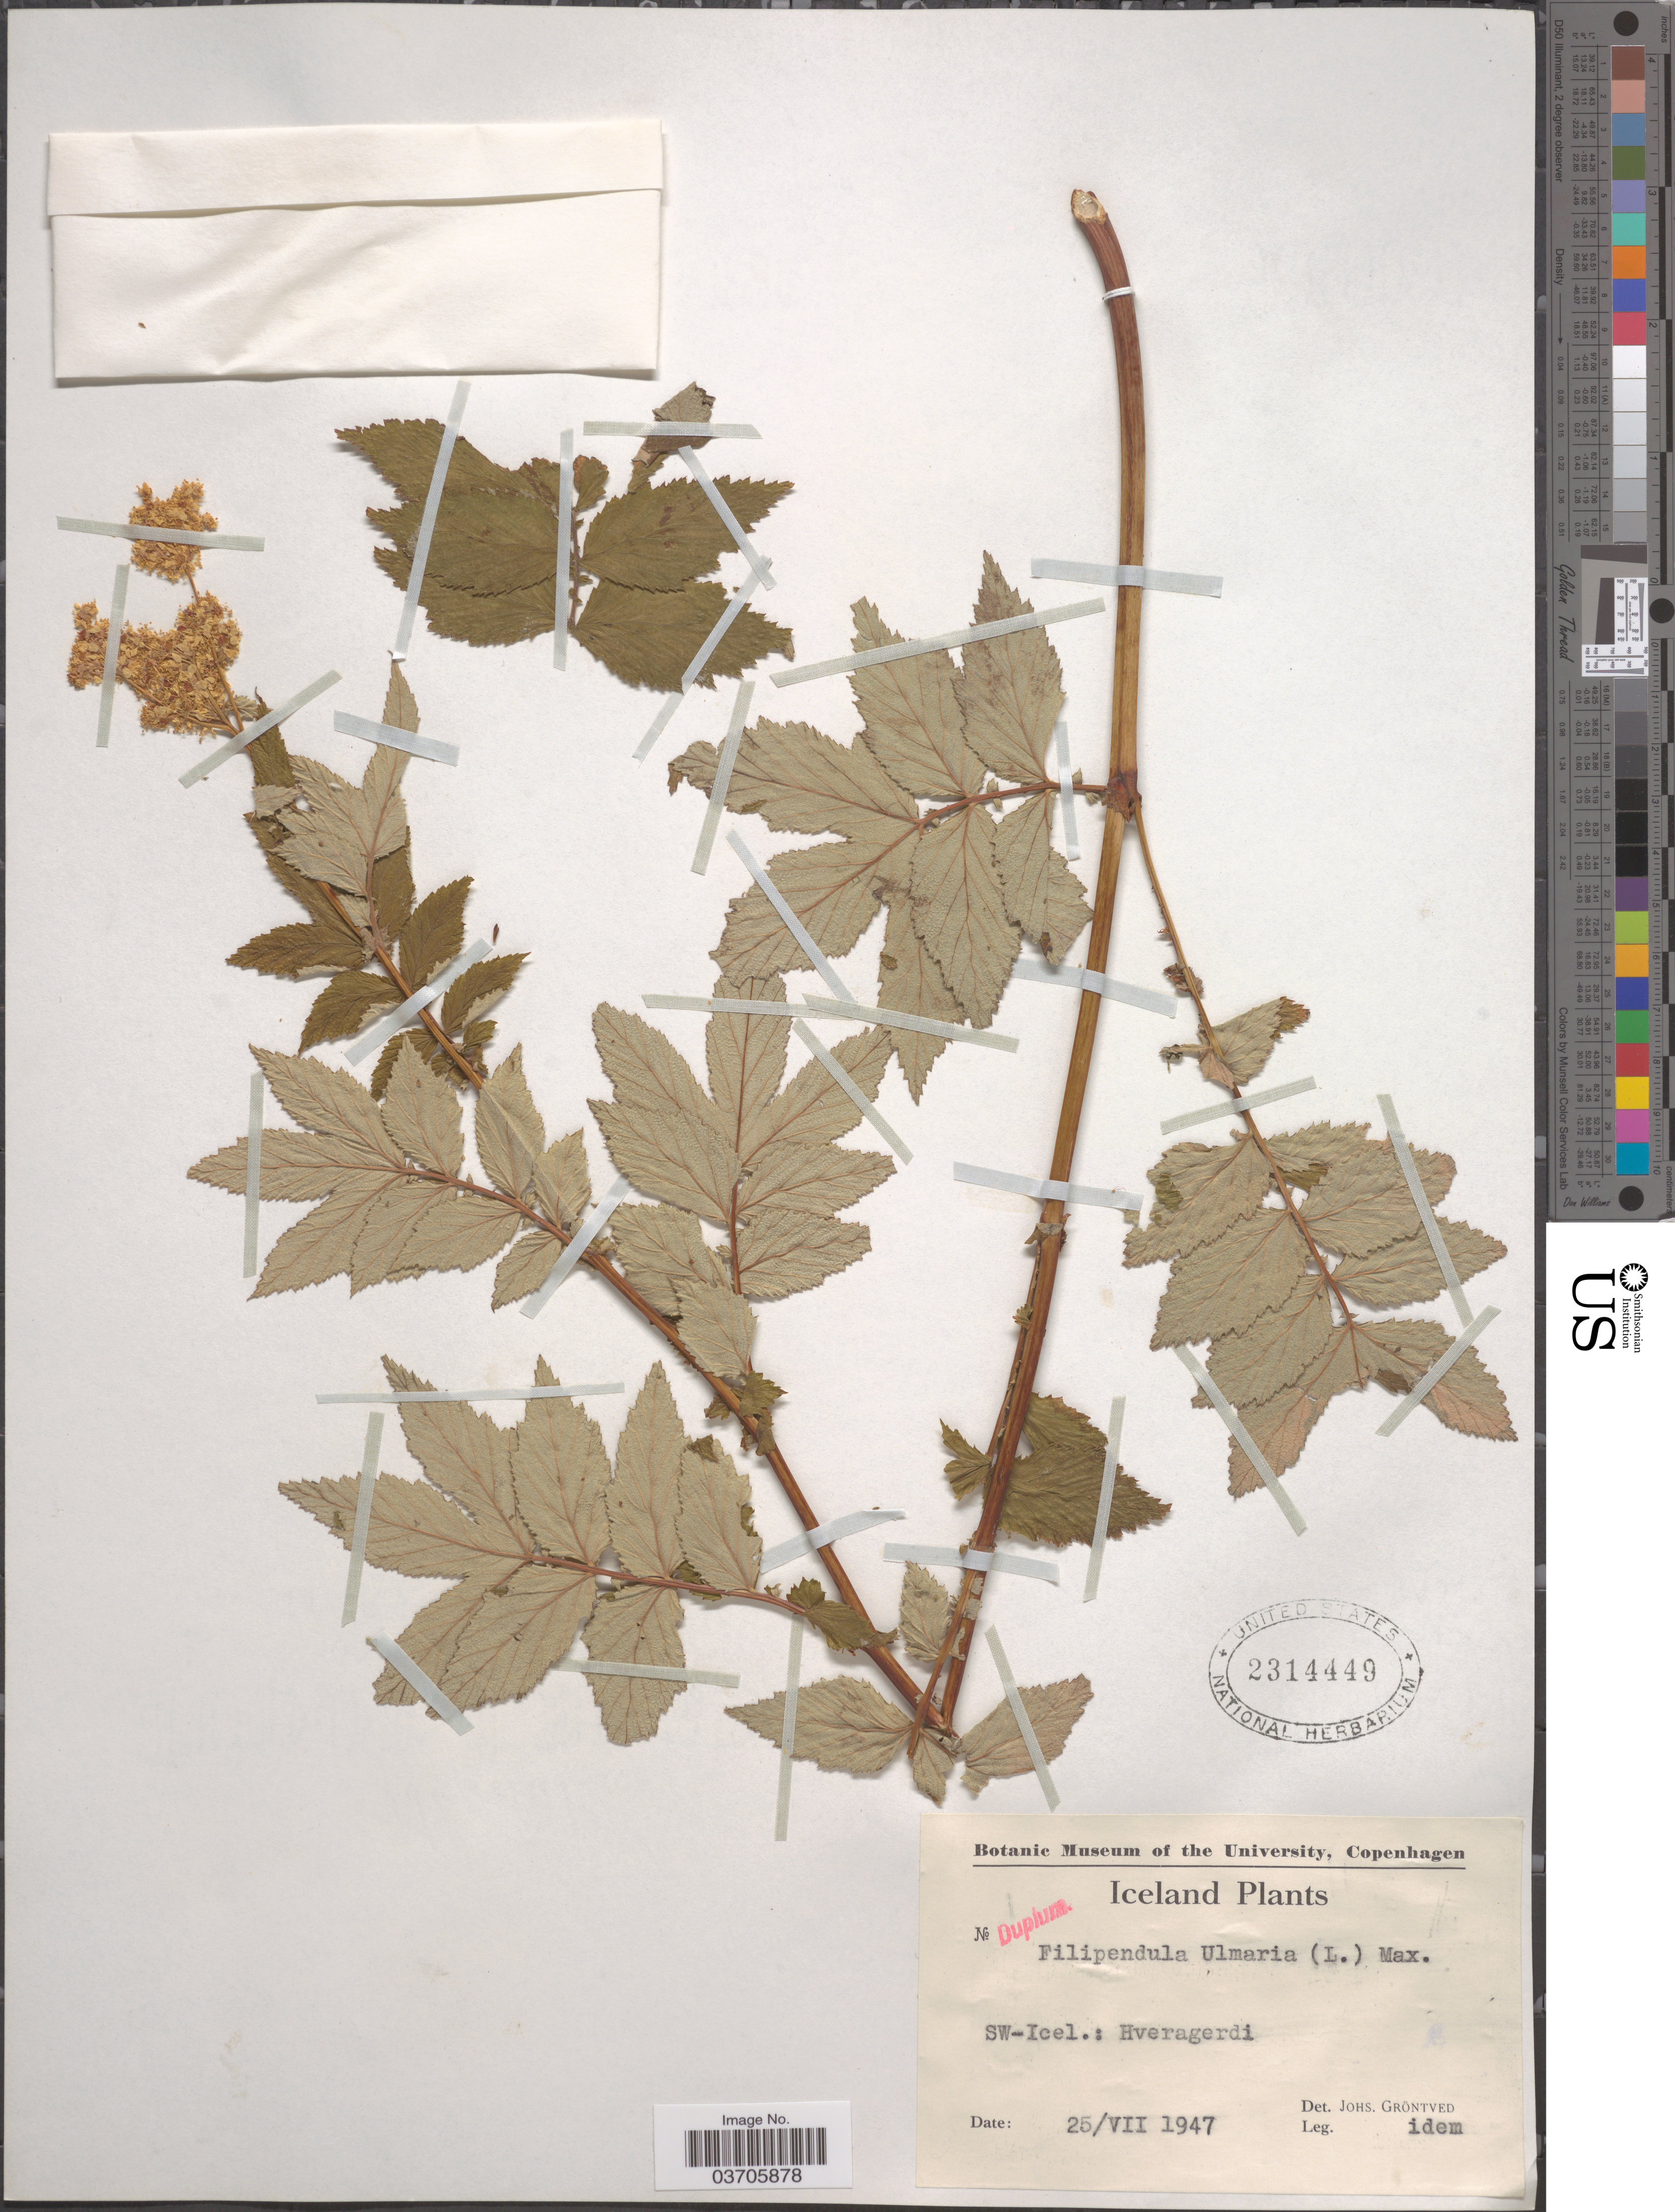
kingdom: Plantae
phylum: Tracheophyta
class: Magnoliopsida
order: Rosales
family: Rosaceae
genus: Filipendula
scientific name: Filipendula ulmaria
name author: (L.) Maxim.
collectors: J. Grøntved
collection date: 1947-07-25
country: Iceland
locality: SW-Icel.: Hveragerdi.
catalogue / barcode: US 2314449